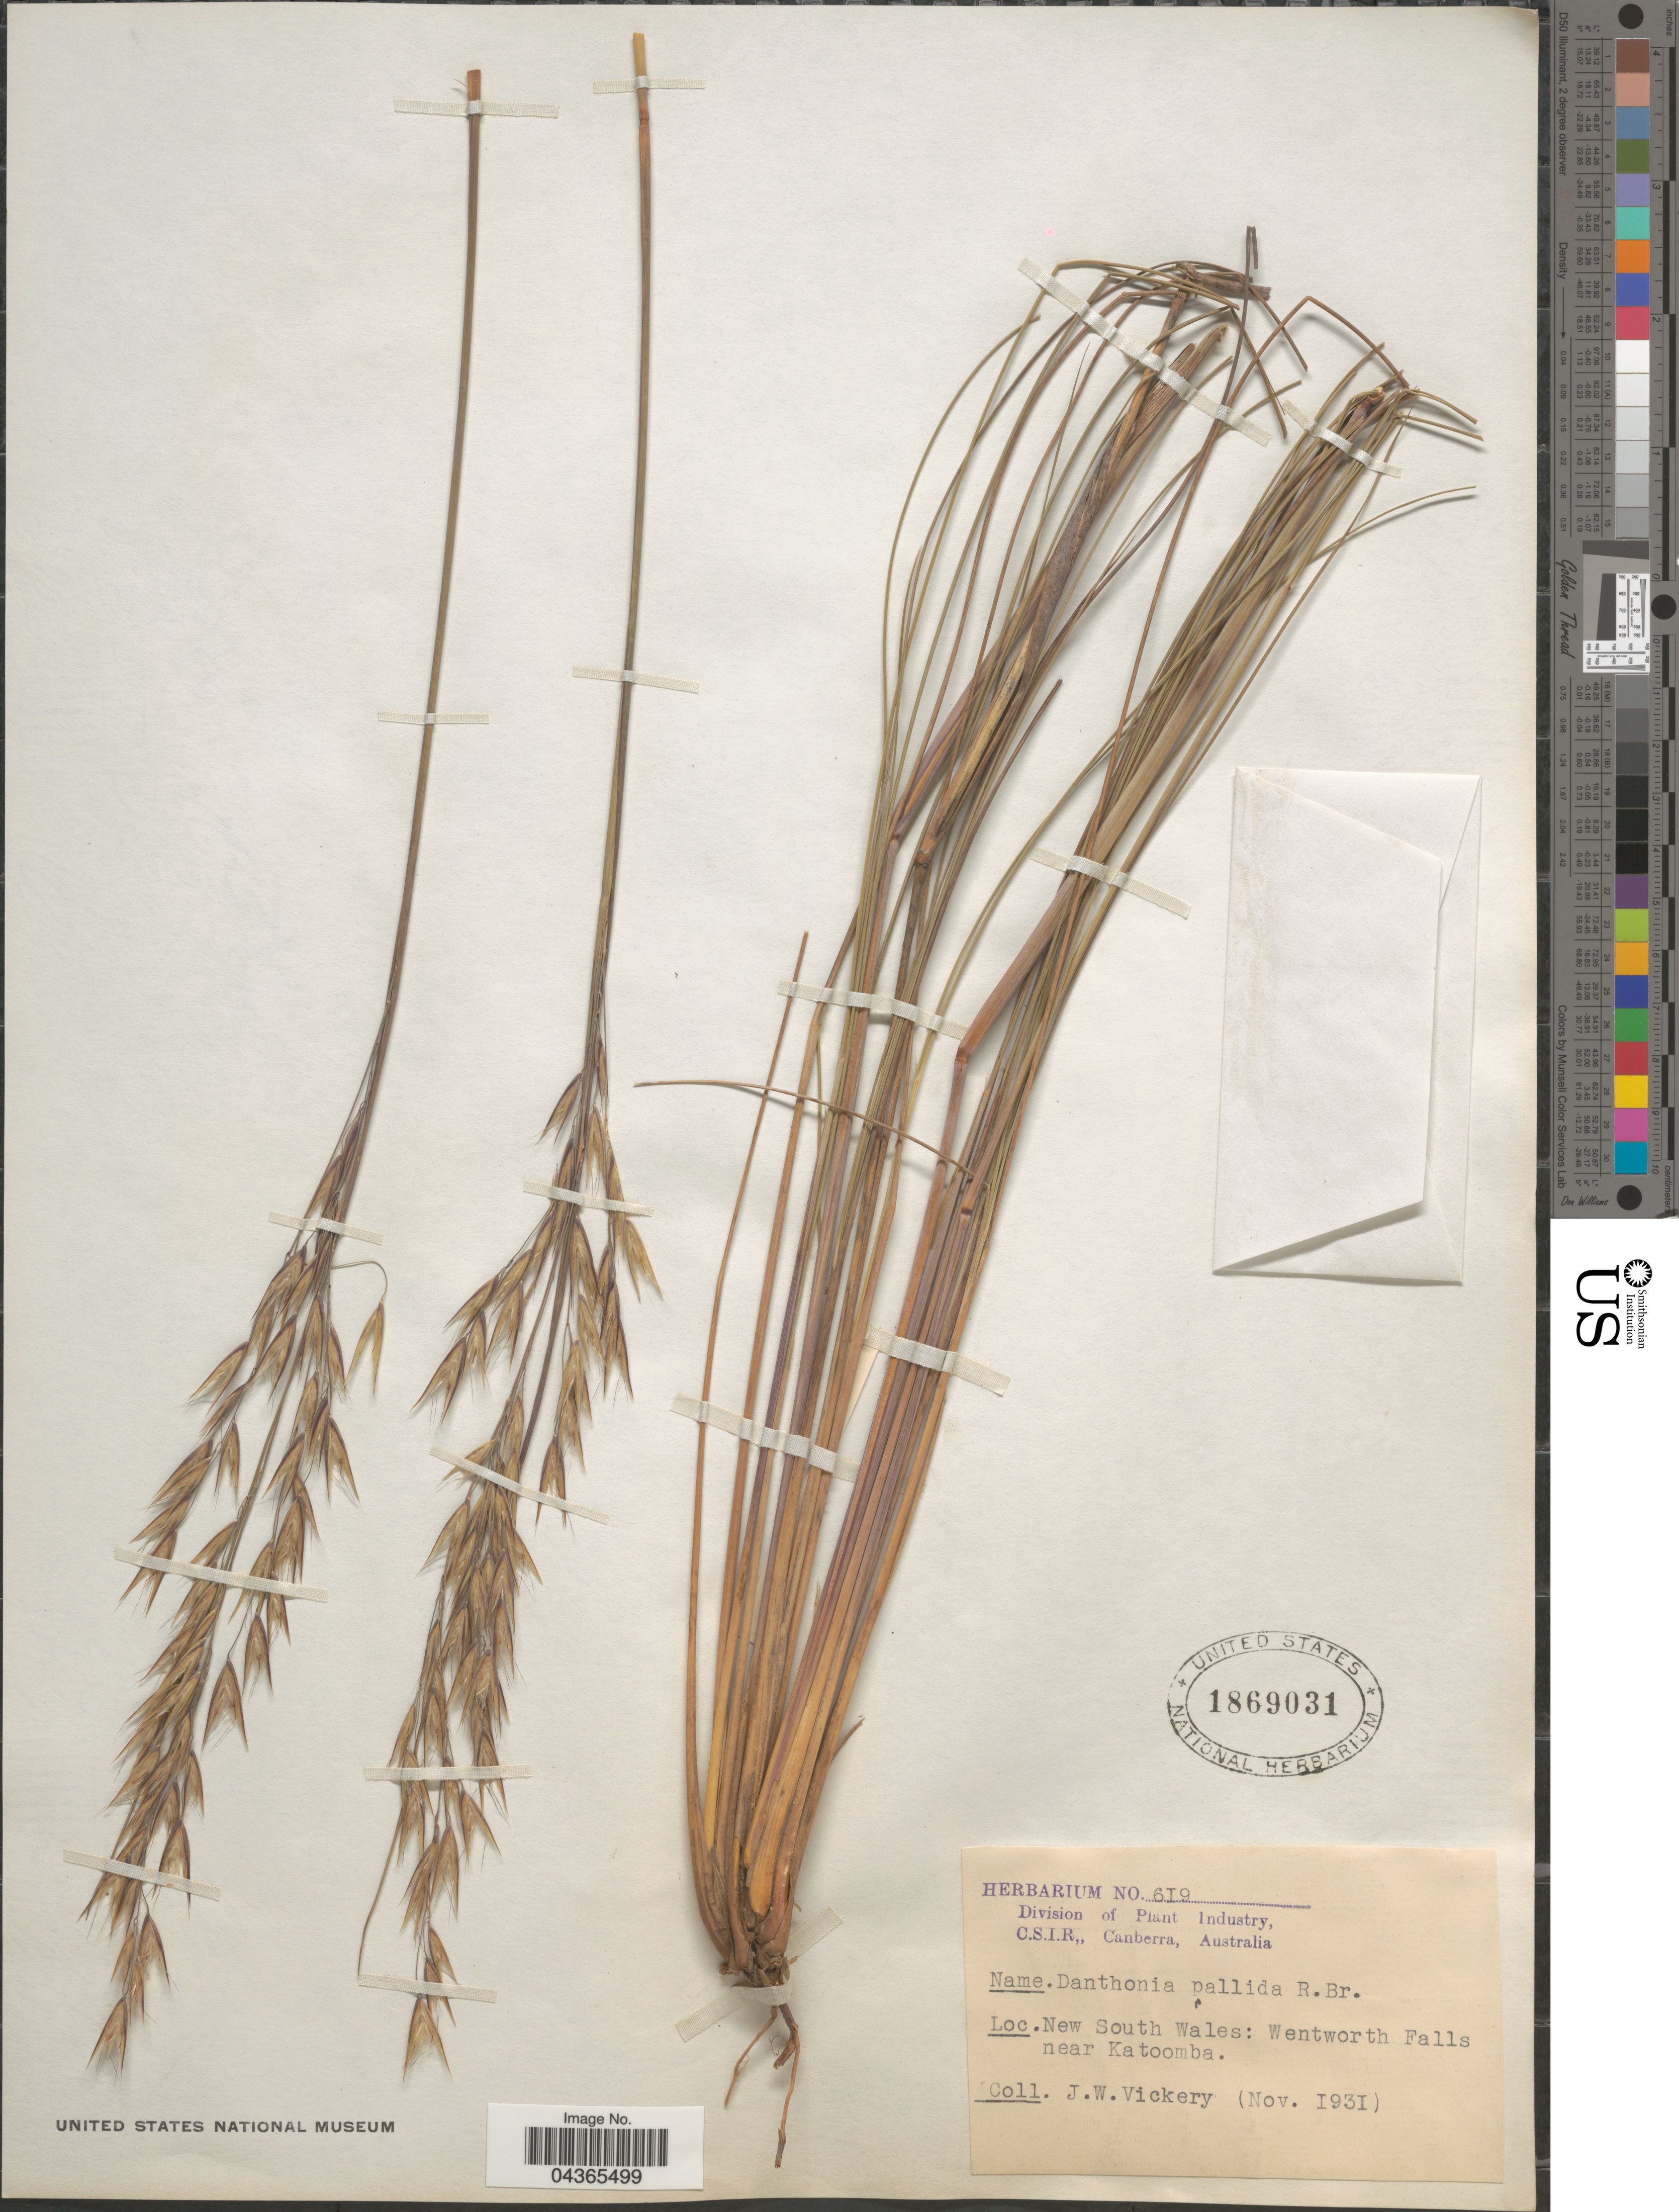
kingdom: Plantae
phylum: Tracheophyta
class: Liliopsida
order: Poales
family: Poaceae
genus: Rytidosperma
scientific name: Rytidosperma pallidum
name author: (R. Br.) A.M. Humphreys & H.P. Linder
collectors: J. Vickery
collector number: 619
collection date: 1931-11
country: Australia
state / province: New South Wales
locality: Wentworth Falls near Katoomba.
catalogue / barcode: US 1869031